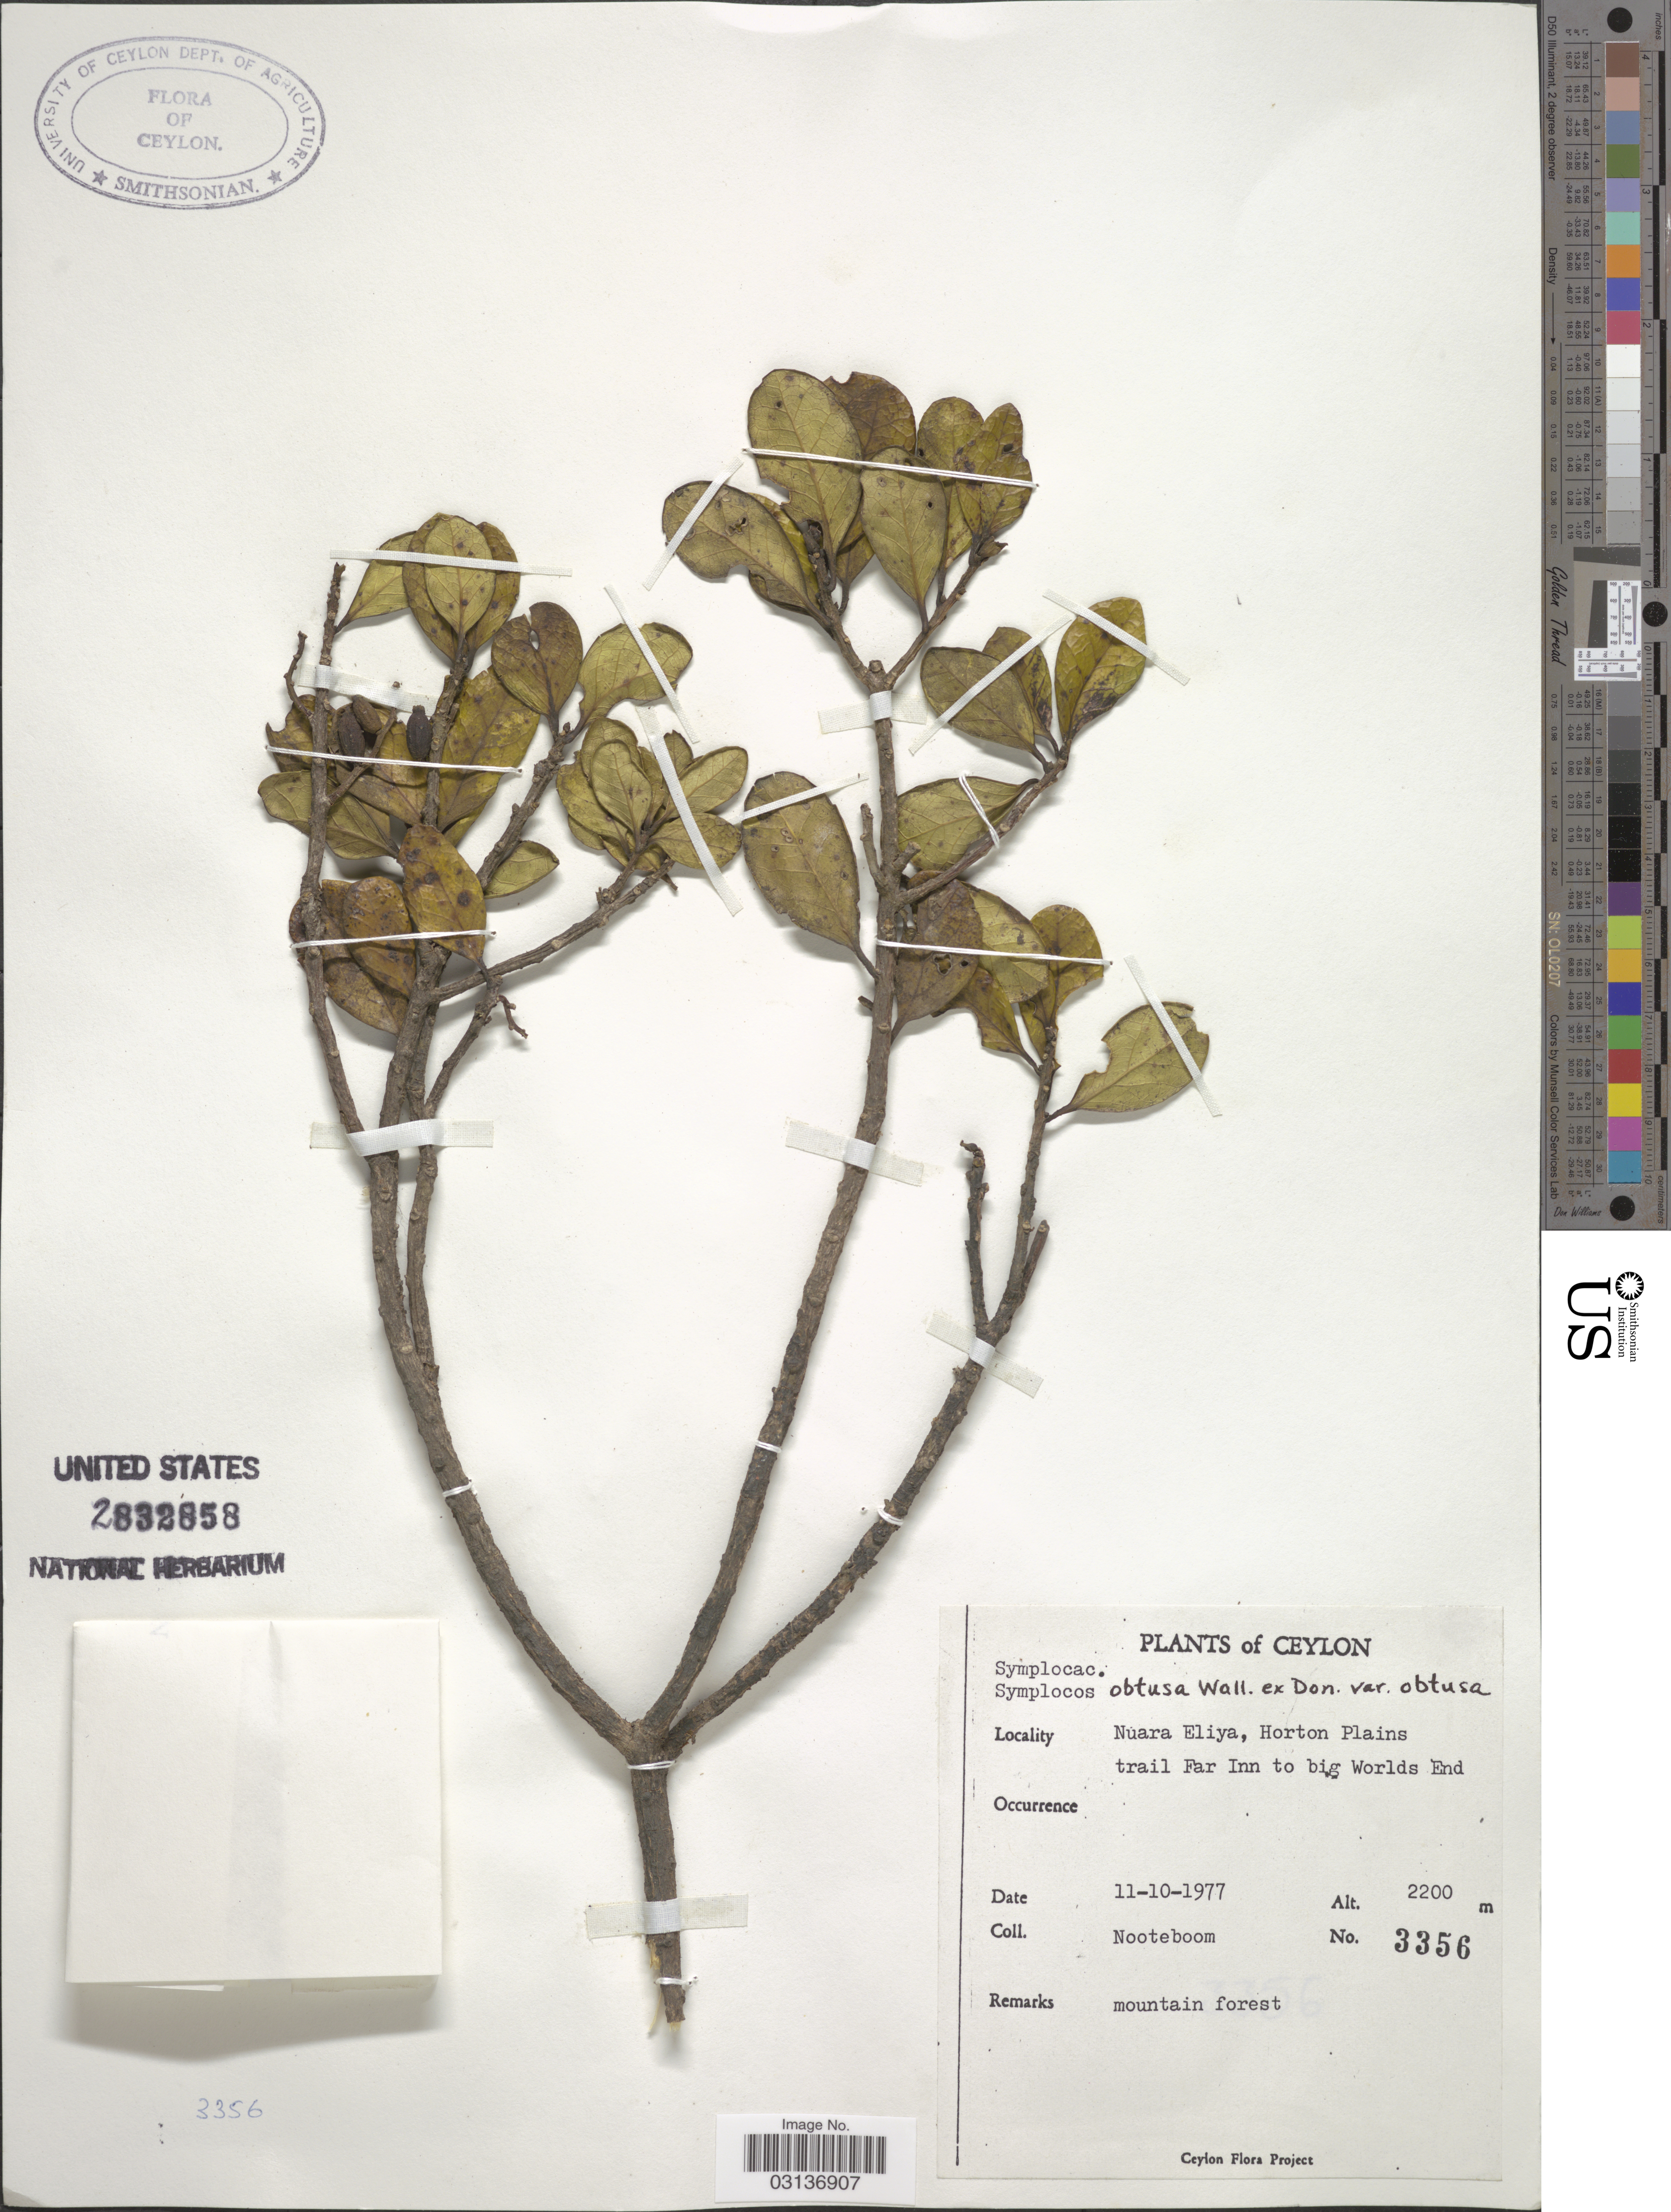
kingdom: Plantae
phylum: Tracheophyta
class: Magnoliopsida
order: Ericales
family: Symplocaceae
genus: Symplocos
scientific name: Symplocos obtusa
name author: Wall. ex G. Don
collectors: Nooteboom, --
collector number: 3356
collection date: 1977-10-11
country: Sri Lanka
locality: Ceylo. Nuara Eliya, Horton Plains trail Far Inn to big Worlds End.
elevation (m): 2200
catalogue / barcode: US 2832858